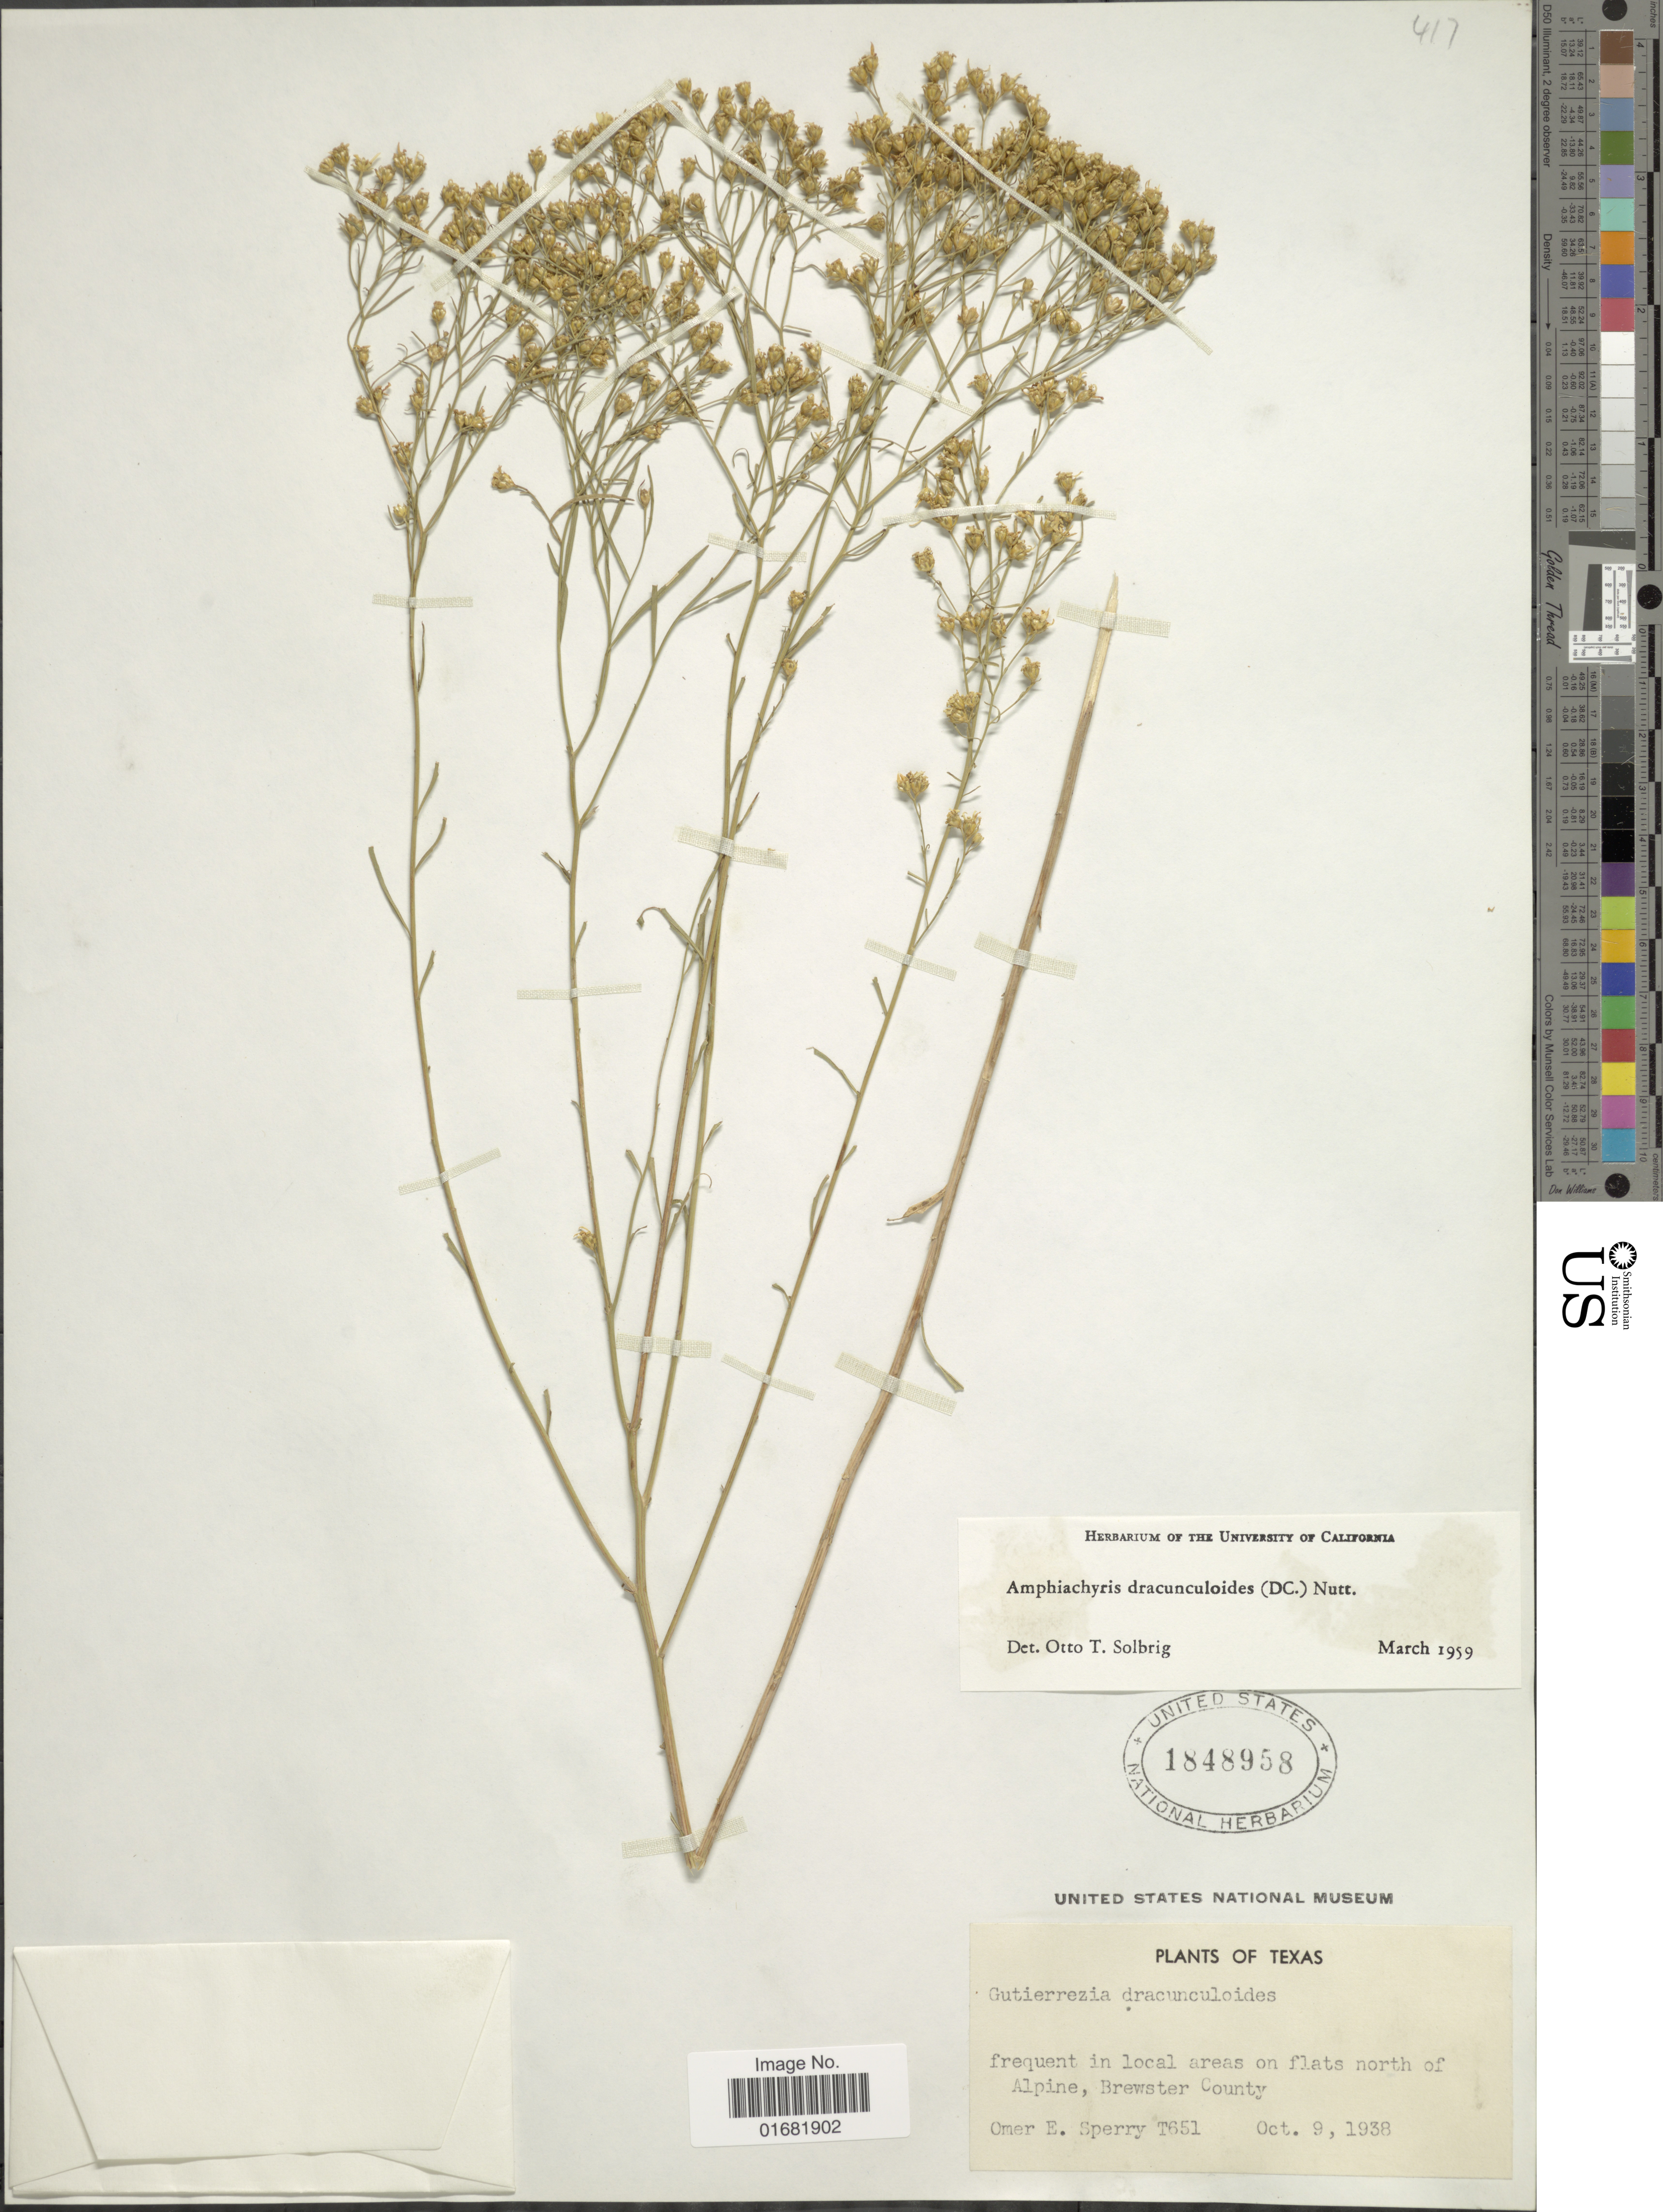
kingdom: Plantae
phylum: Tracheophyta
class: Magnoliopsida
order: Asterales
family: Asteraceae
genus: Amphiachyris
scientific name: Amphiachyris dracunculoides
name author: (DC.) Nutt.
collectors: O. E. Sperry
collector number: T651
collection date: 1938-10-09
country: United States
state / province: Texas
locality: North of Alpine, Brewster County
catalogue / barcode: US 1848958